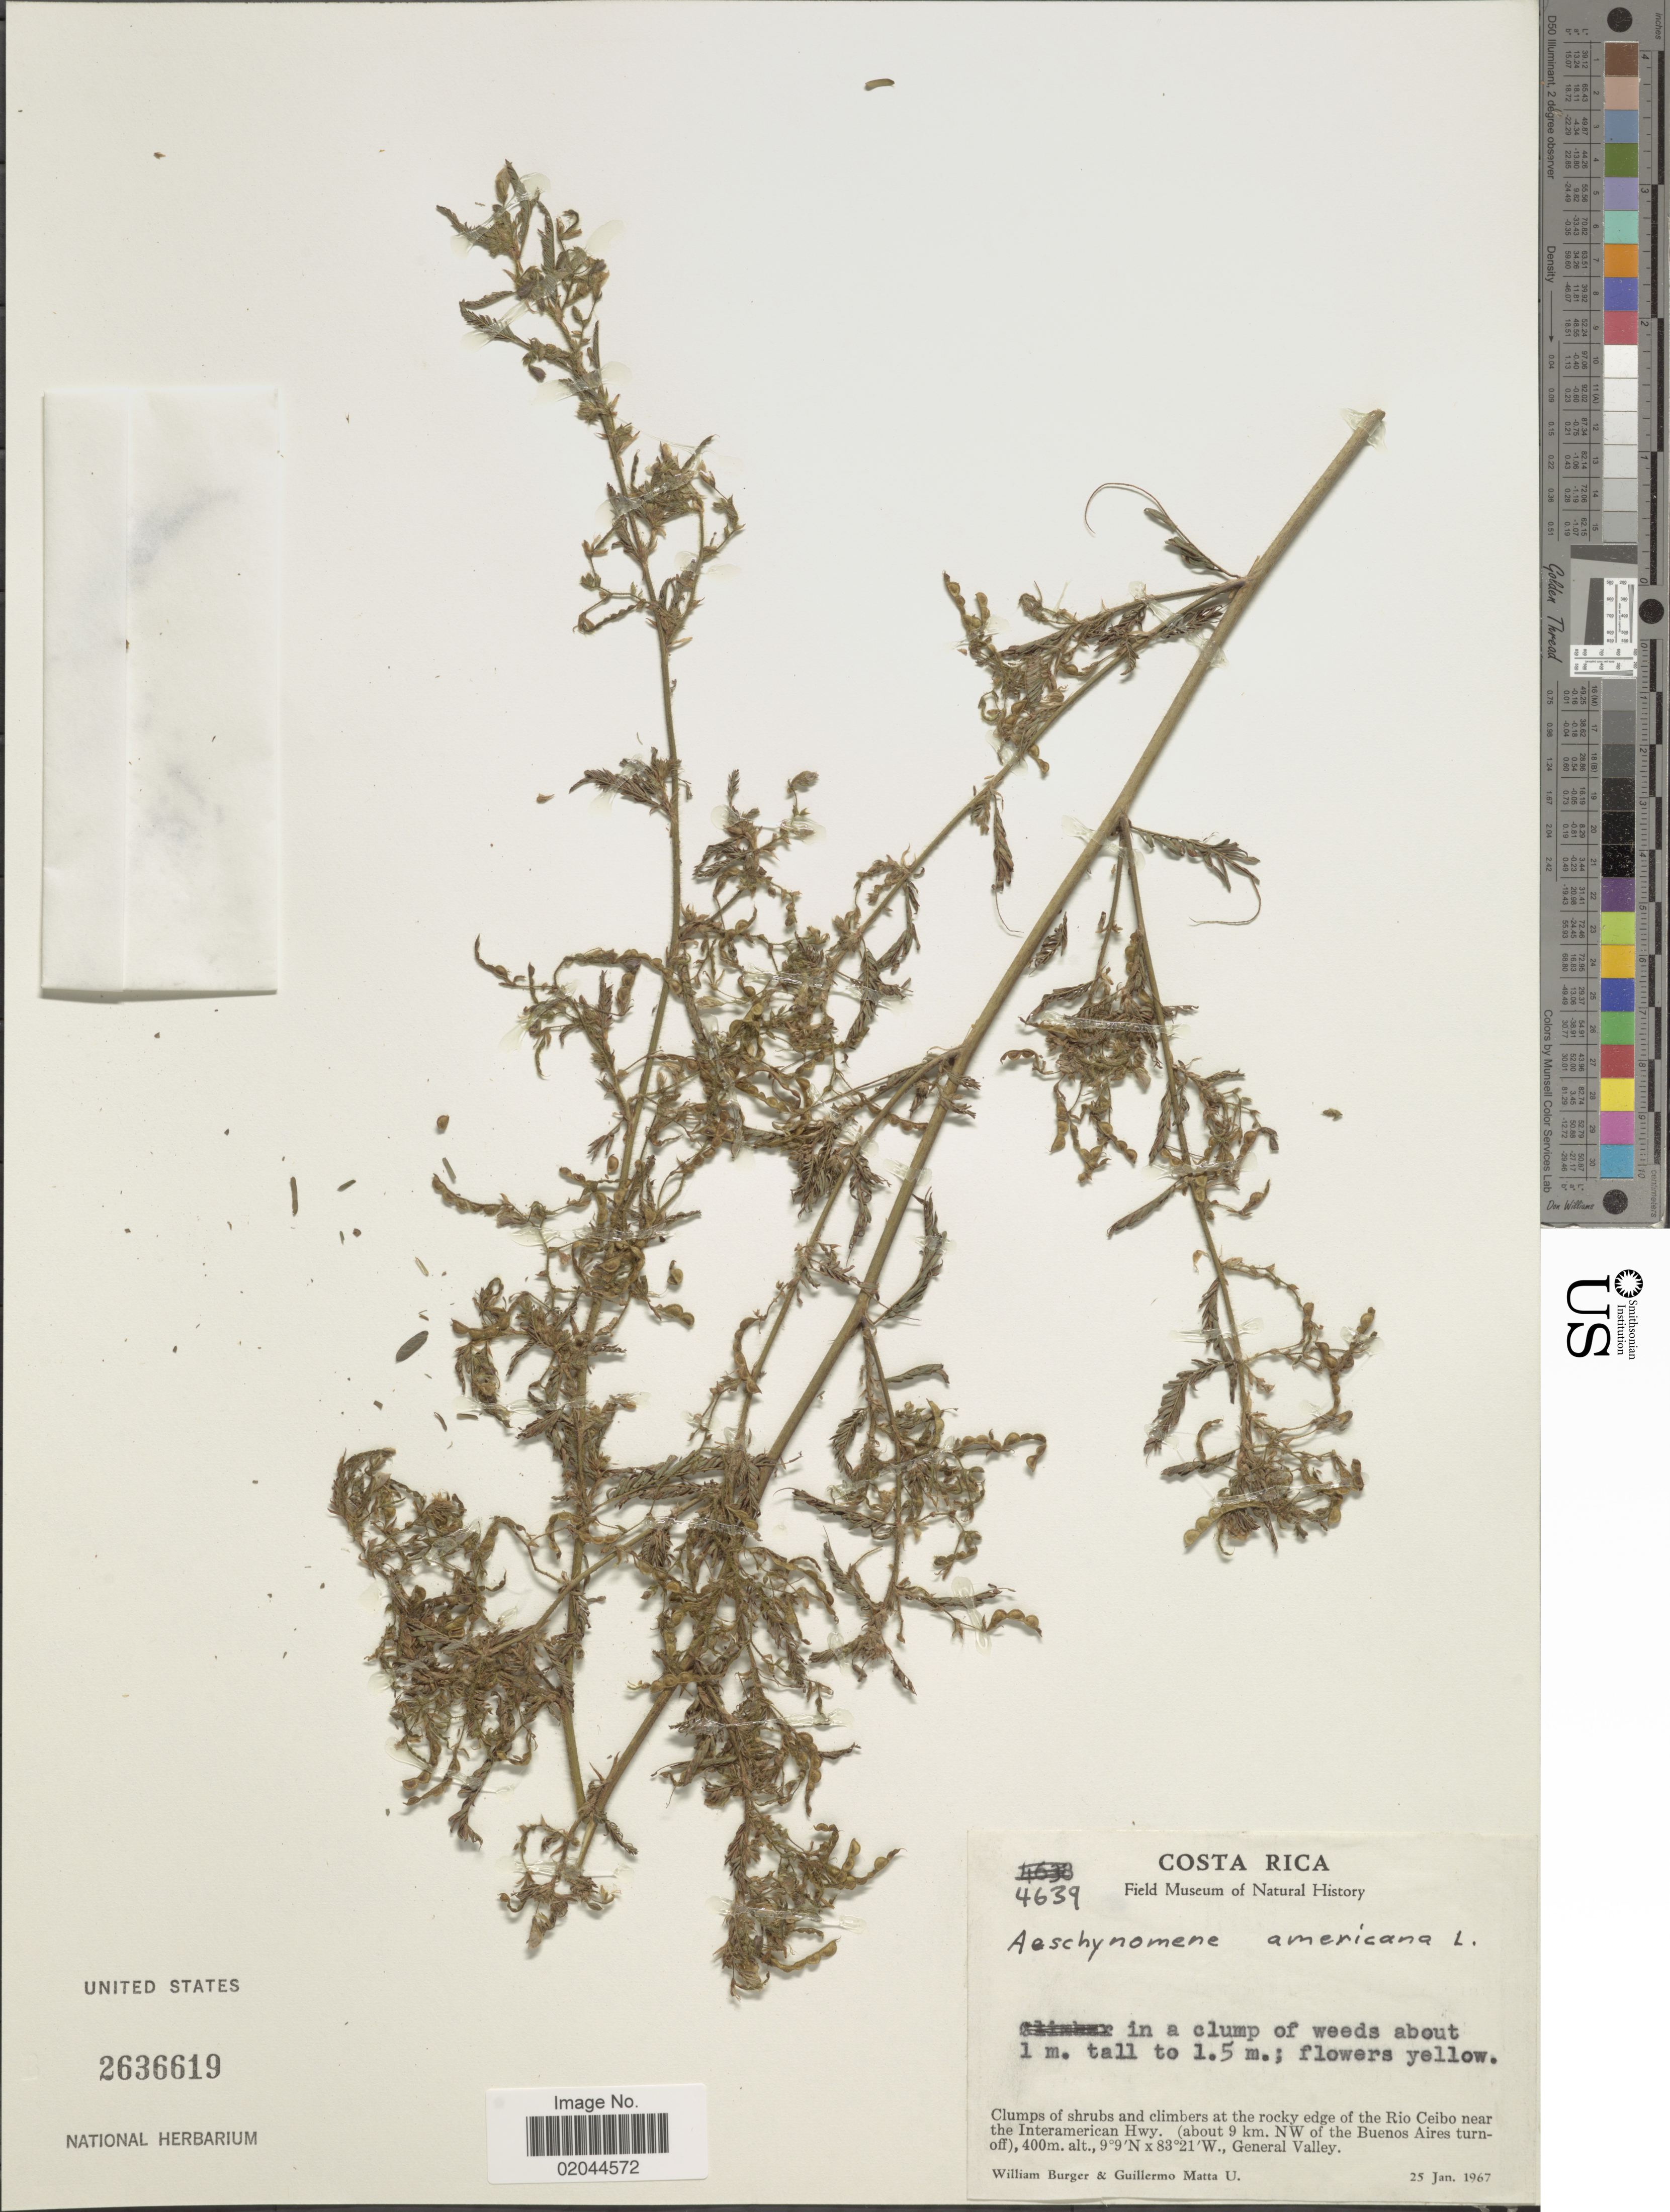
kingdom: Plantae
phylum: Tracheophyta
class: Magnoliopsida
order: Fabales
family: Fabaceae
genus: Aeschynomene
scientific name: Aeschynomene americana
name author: L.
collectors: W. Burger & G. Matta U.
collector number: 4639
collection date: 1967-01-25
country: Costa Rica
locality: In a clump of weeds, clumps of shrubs and climbers at the rocky edge of the Rio Ceibo near the International Hwy. (about 9 km. NW of the Buenos Aires turnoff), General Valley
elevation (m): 400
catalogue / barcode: US 2636619